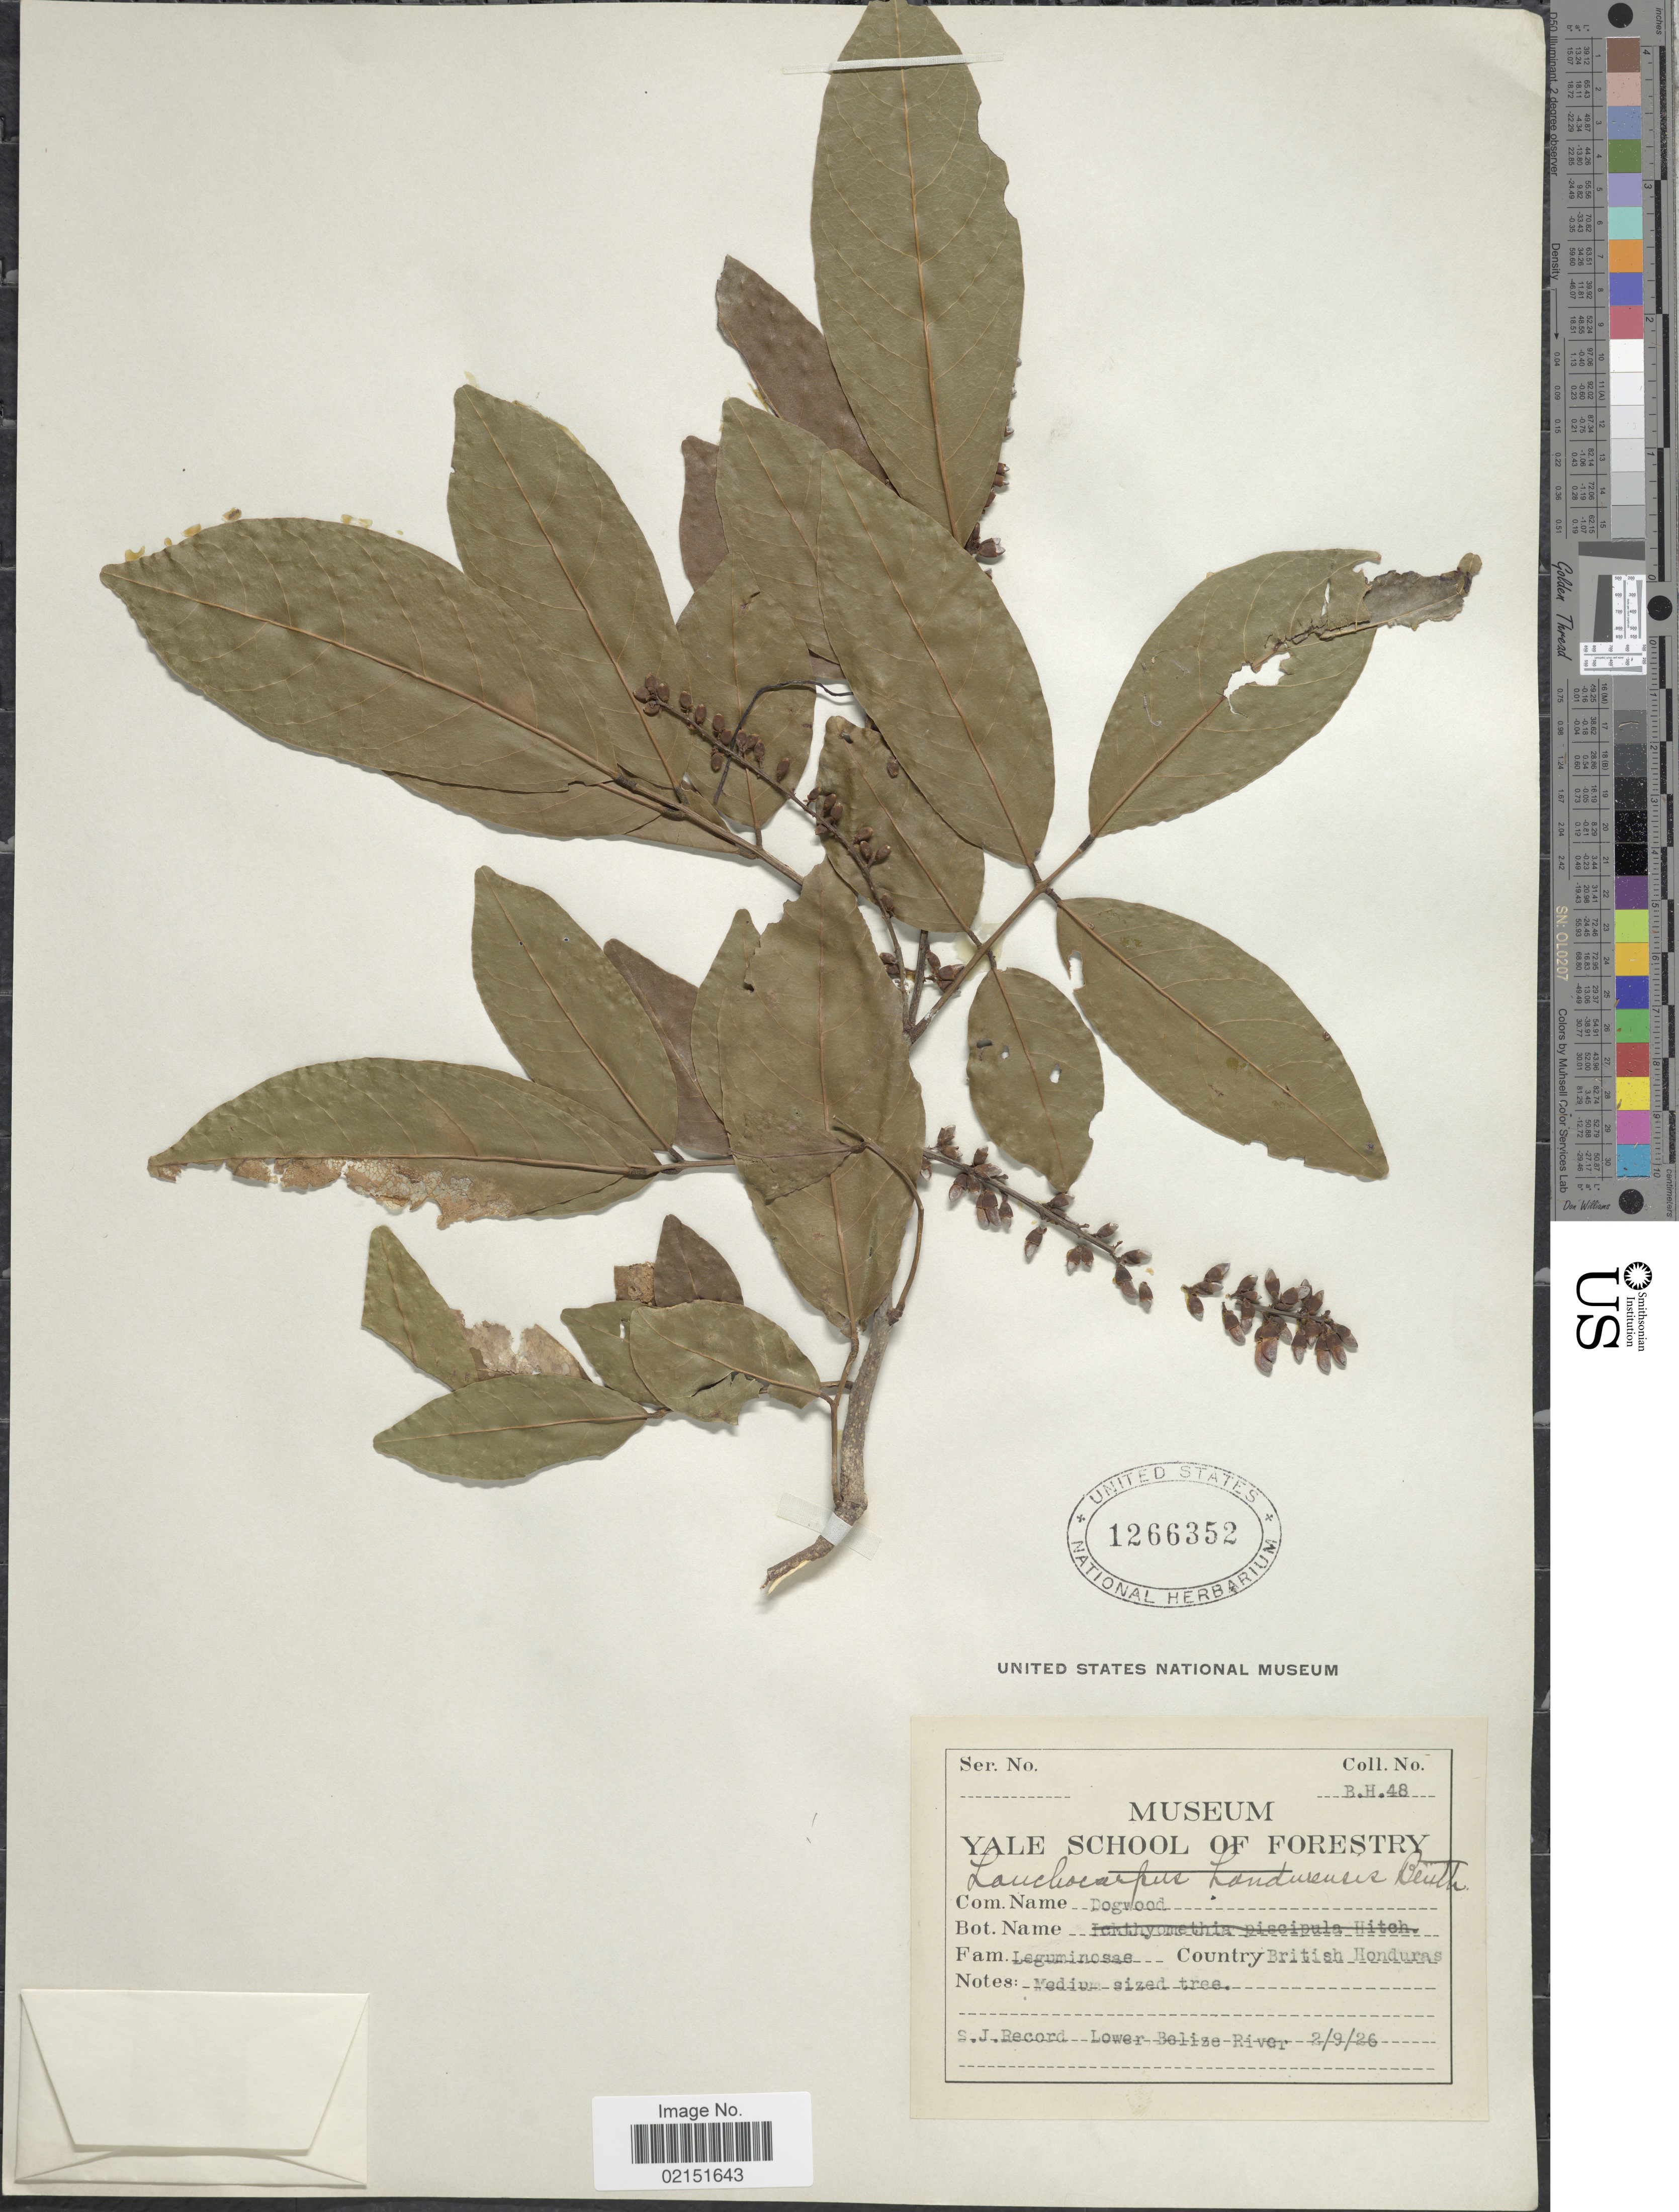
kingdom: Plantae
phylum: Tracheophyta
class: Magnoliopsida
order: Fabales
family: Fabaceae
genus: Lonchocarpus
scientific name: Lonchocarpus hondurensis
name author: Benth.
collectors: S. J. Record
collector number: B.H.48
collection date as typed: Transcribed d/m/y: 2/9/26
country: Belize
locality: British Honduras.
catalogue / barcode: US 1266352